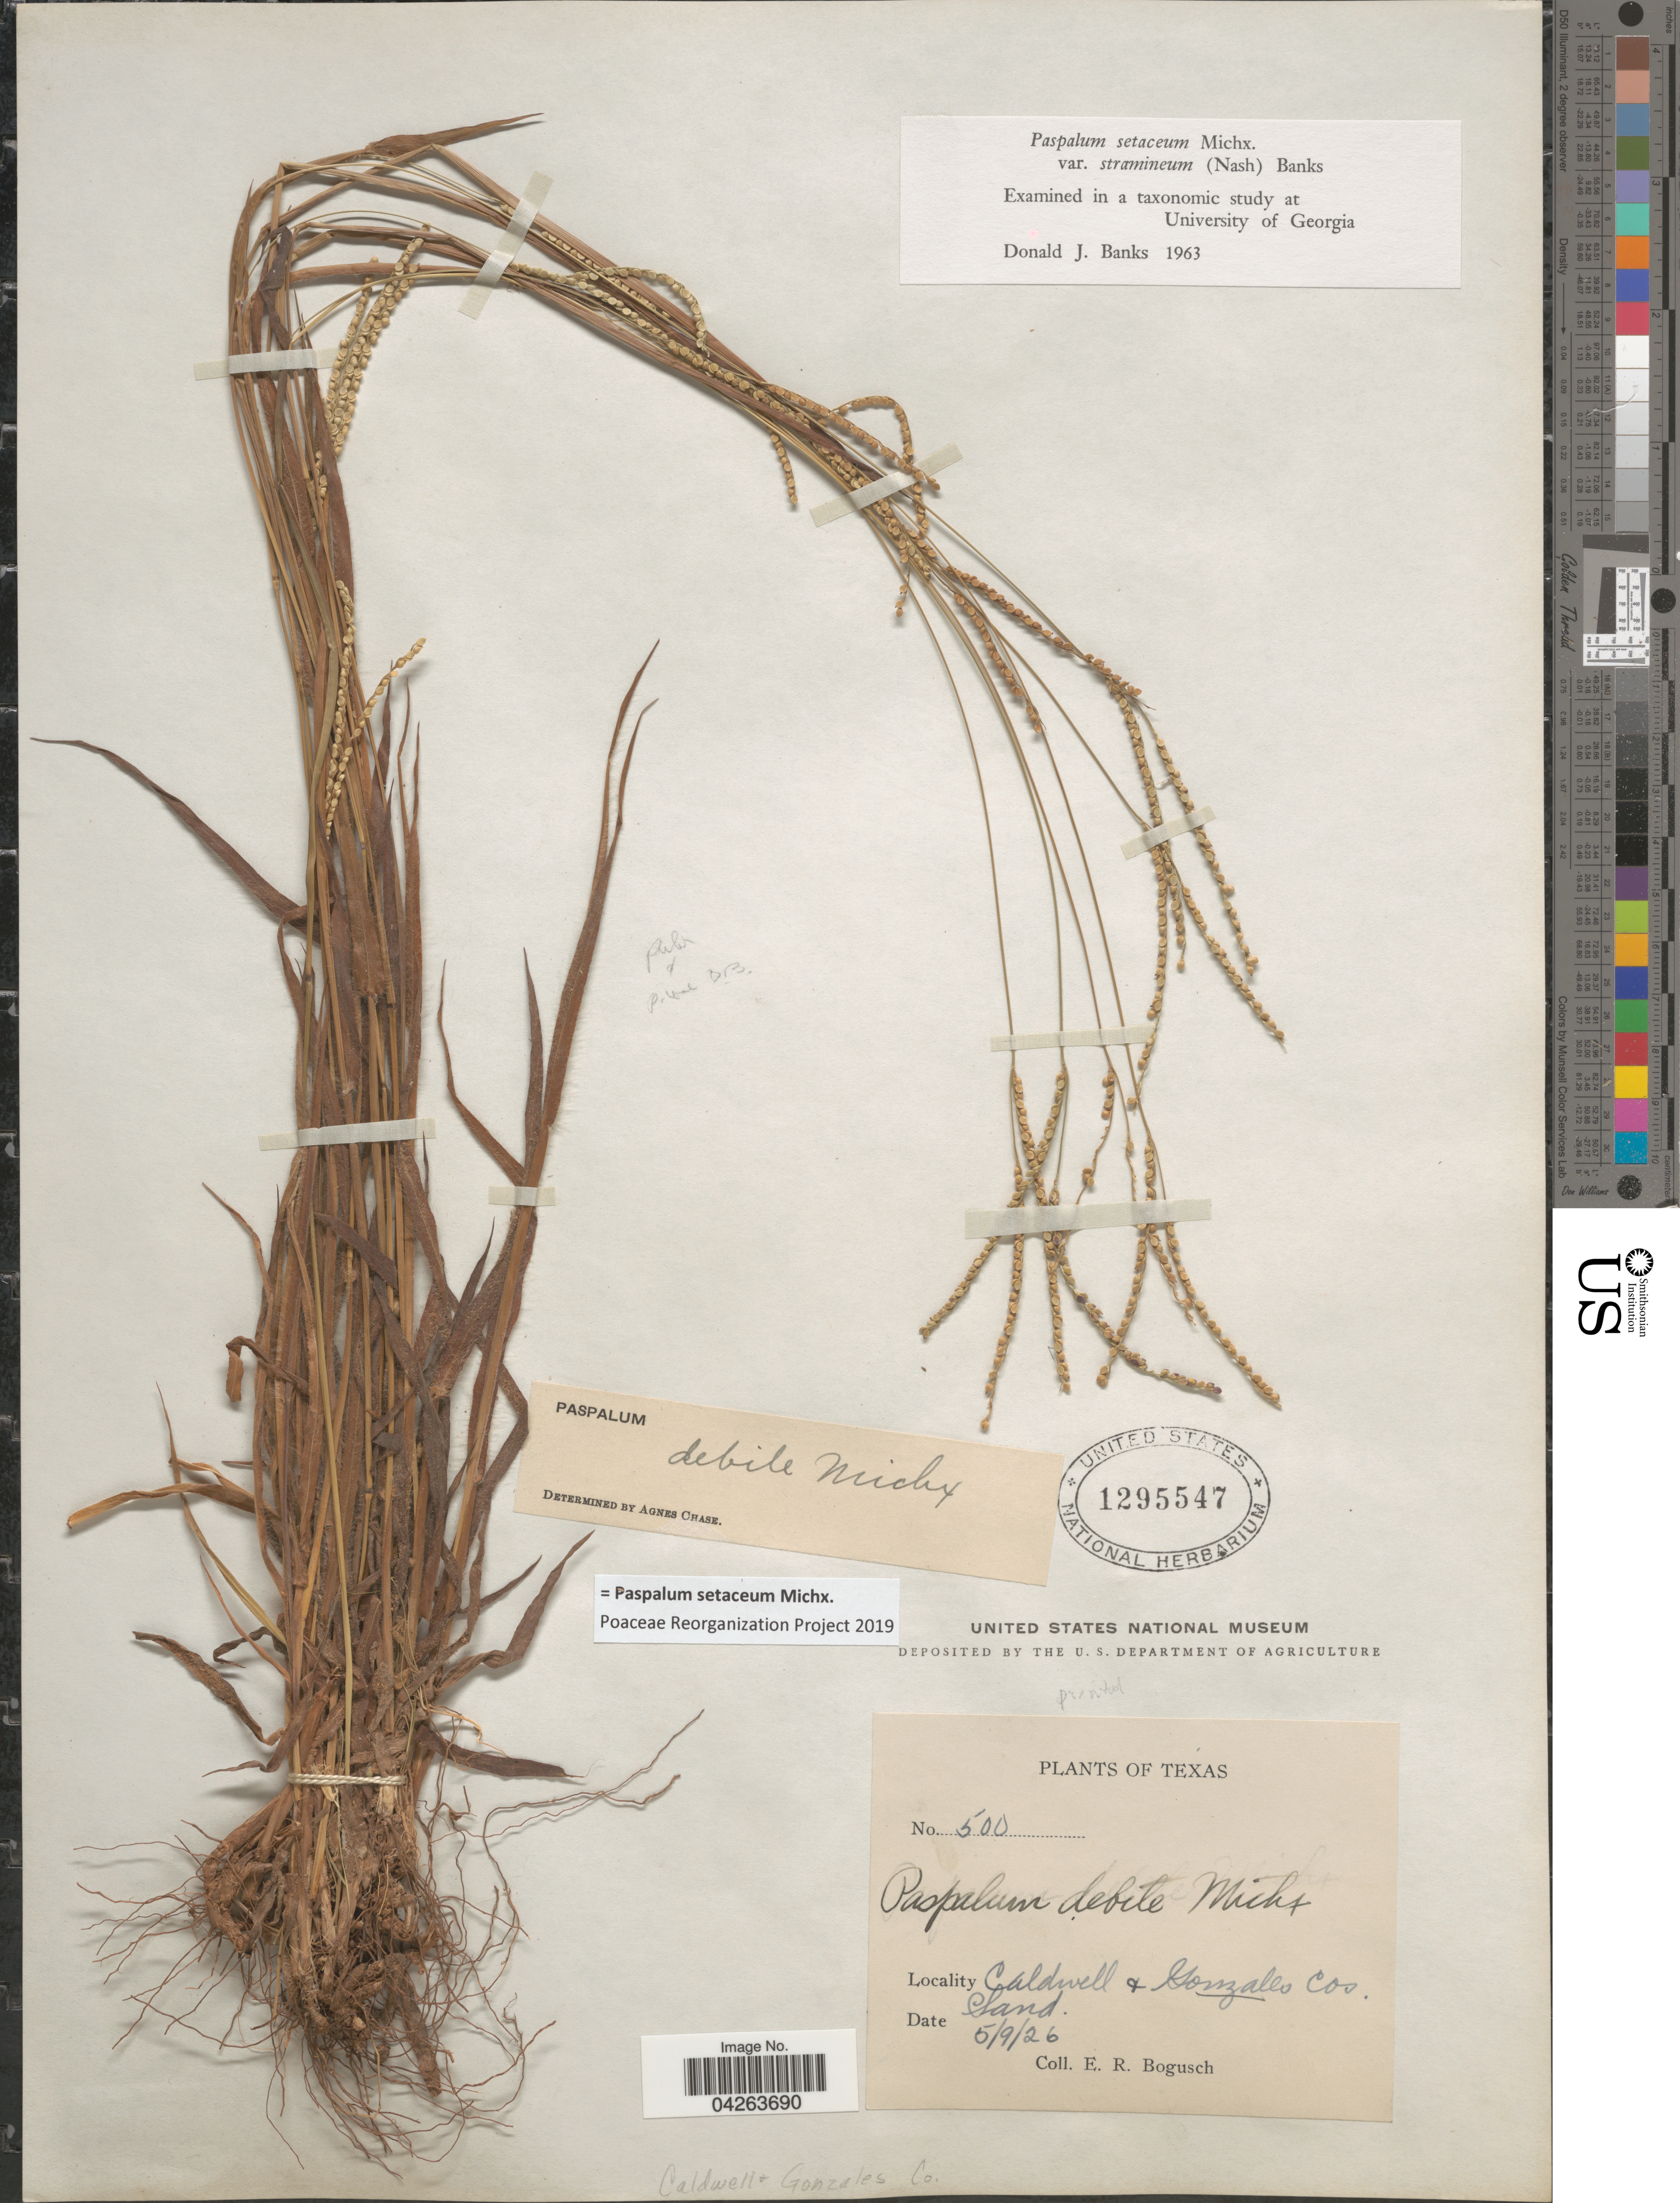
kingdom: Plantae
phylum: Tracheophyta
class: Liliopsida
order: Poales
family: Poaceae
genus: Paspalum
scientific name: Paspalum setaceum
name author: Michx.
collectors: E. Bogusch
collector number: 500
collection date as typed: Transcribed d/m/y: 9/5/26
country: United States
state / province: Texas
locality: Caldwell + Gonzales Cos.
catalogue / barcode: US 1295547